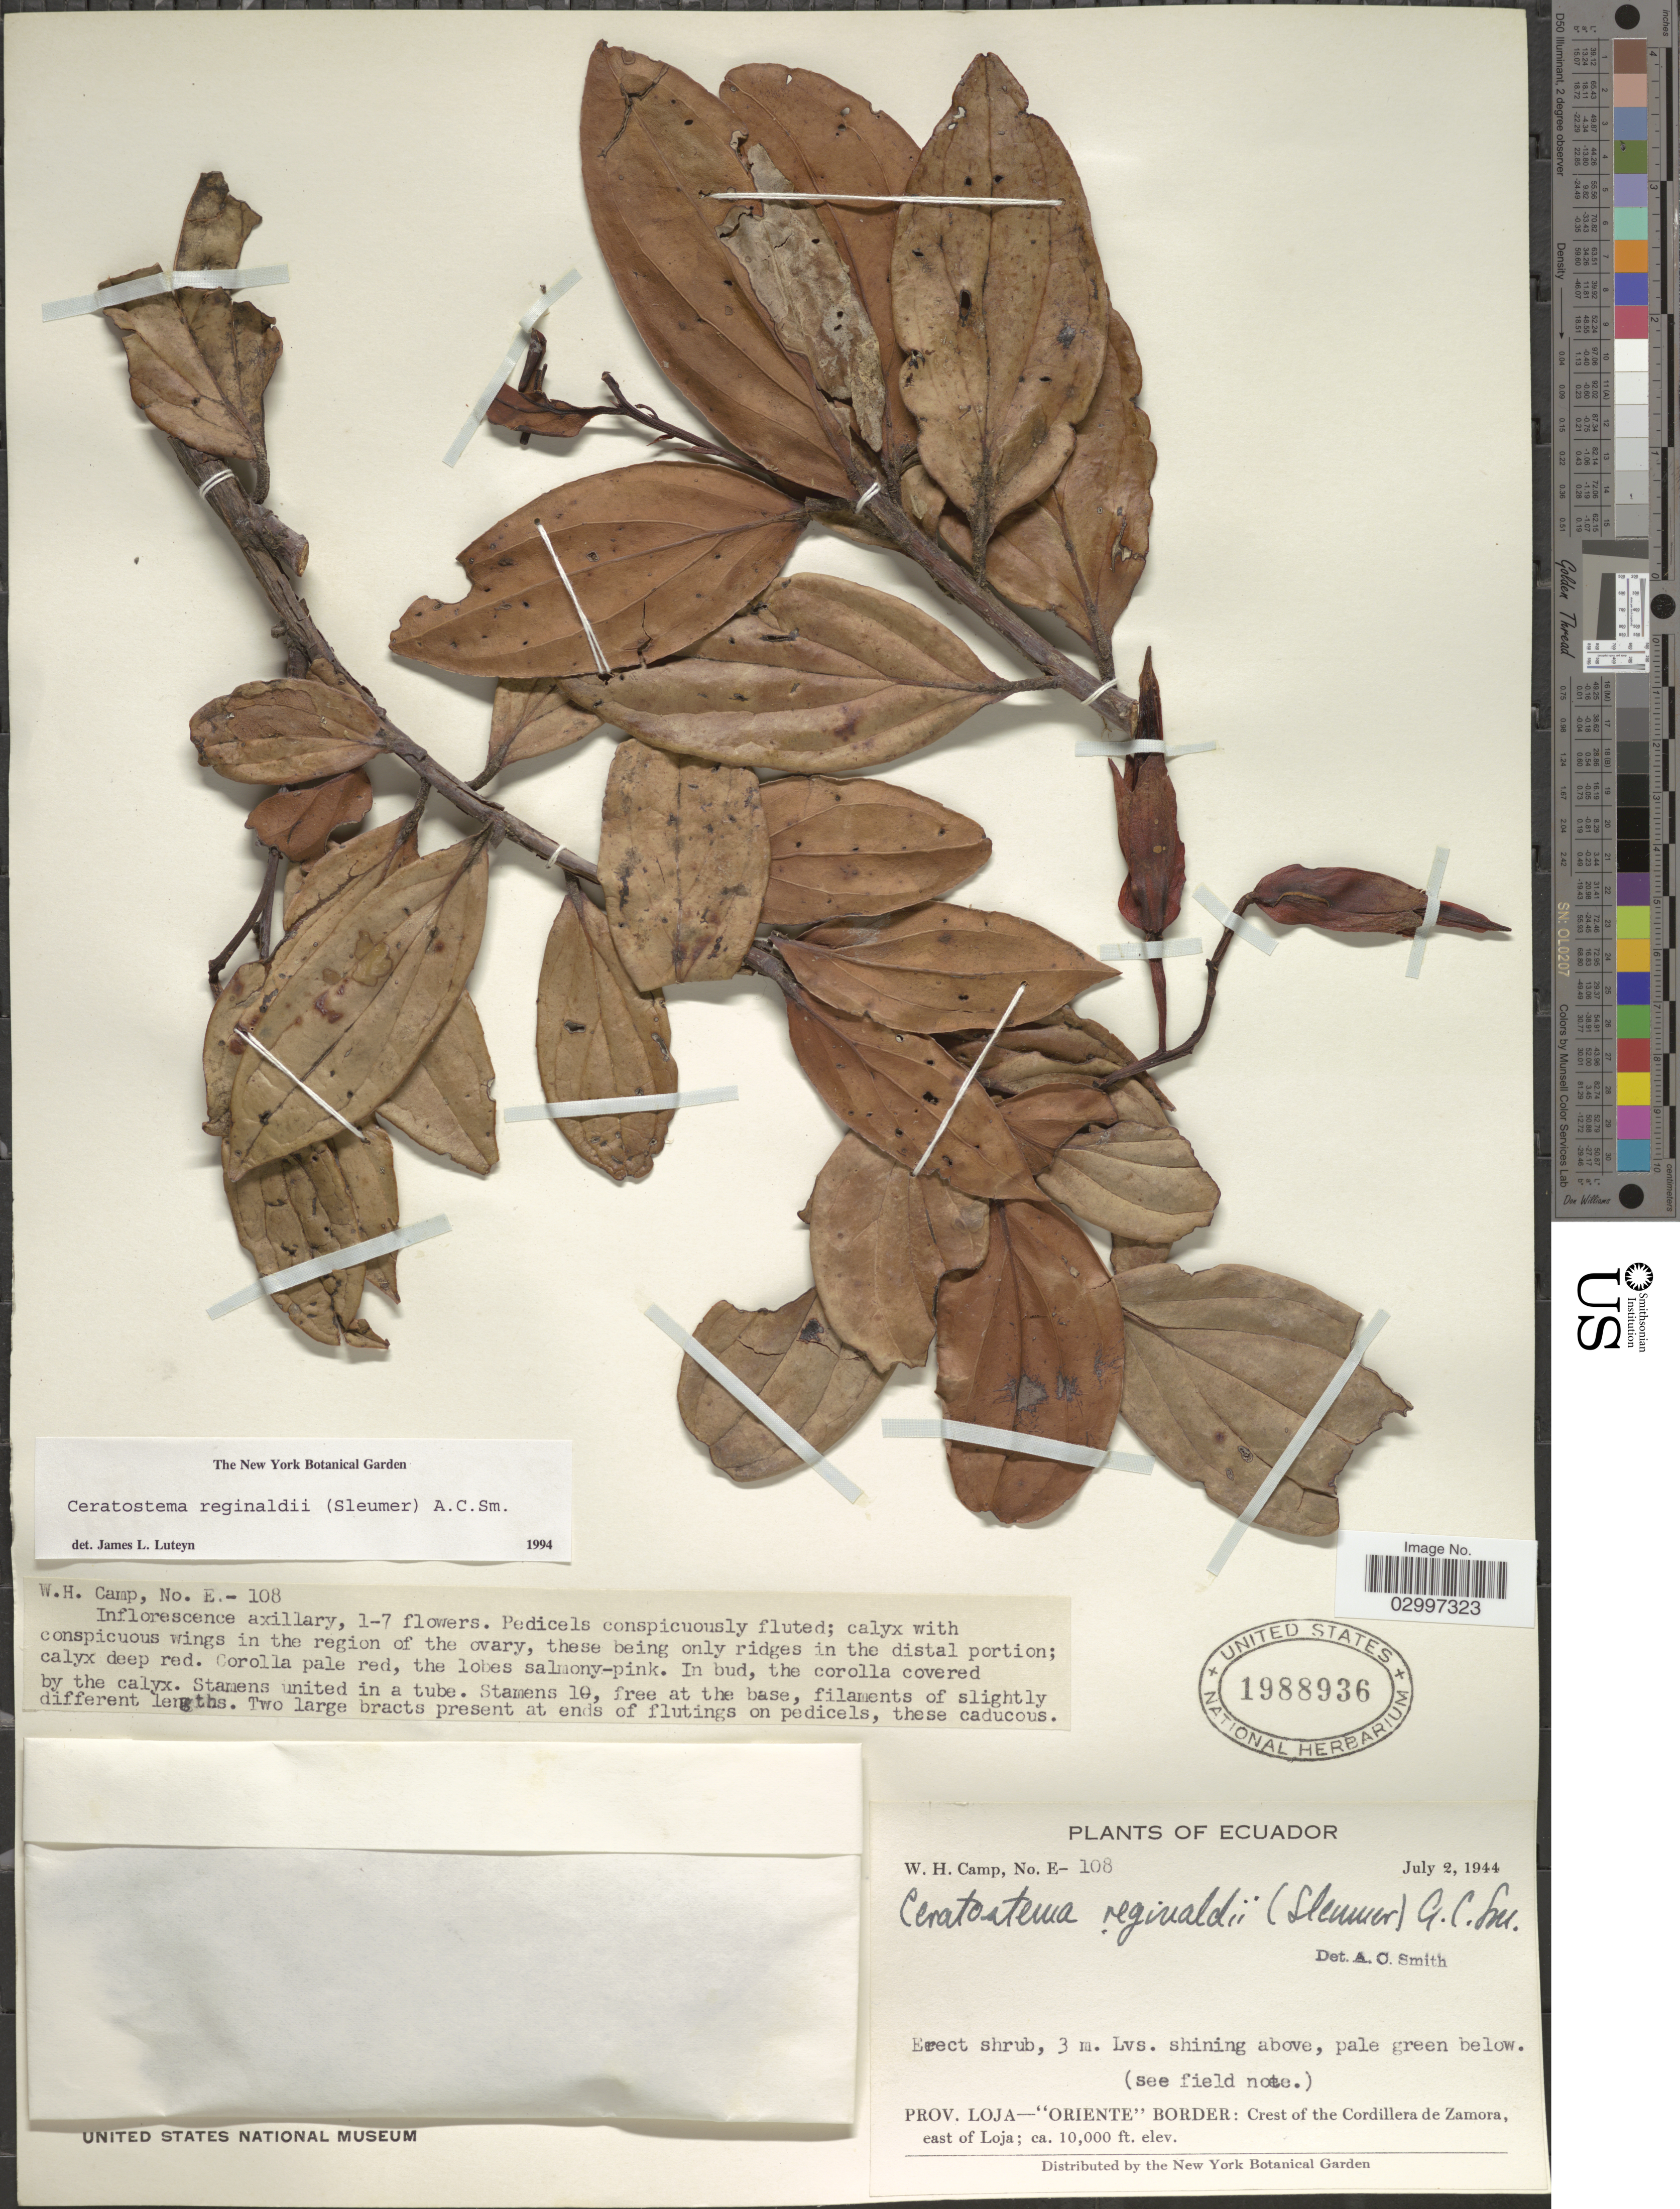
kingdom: Plantae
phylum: Tracheophyta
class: Magnoliopsida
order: Ericales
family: Ericaceae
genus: Ceratostema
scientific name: Ceratostema reginaldii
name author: (Sleumer) A.C. Sm.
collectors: W. H. Camp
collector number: E-108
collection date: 1944-07-02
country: Ecuador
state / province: Loja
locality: Oriente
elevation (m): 3048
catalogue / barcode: US 1988936